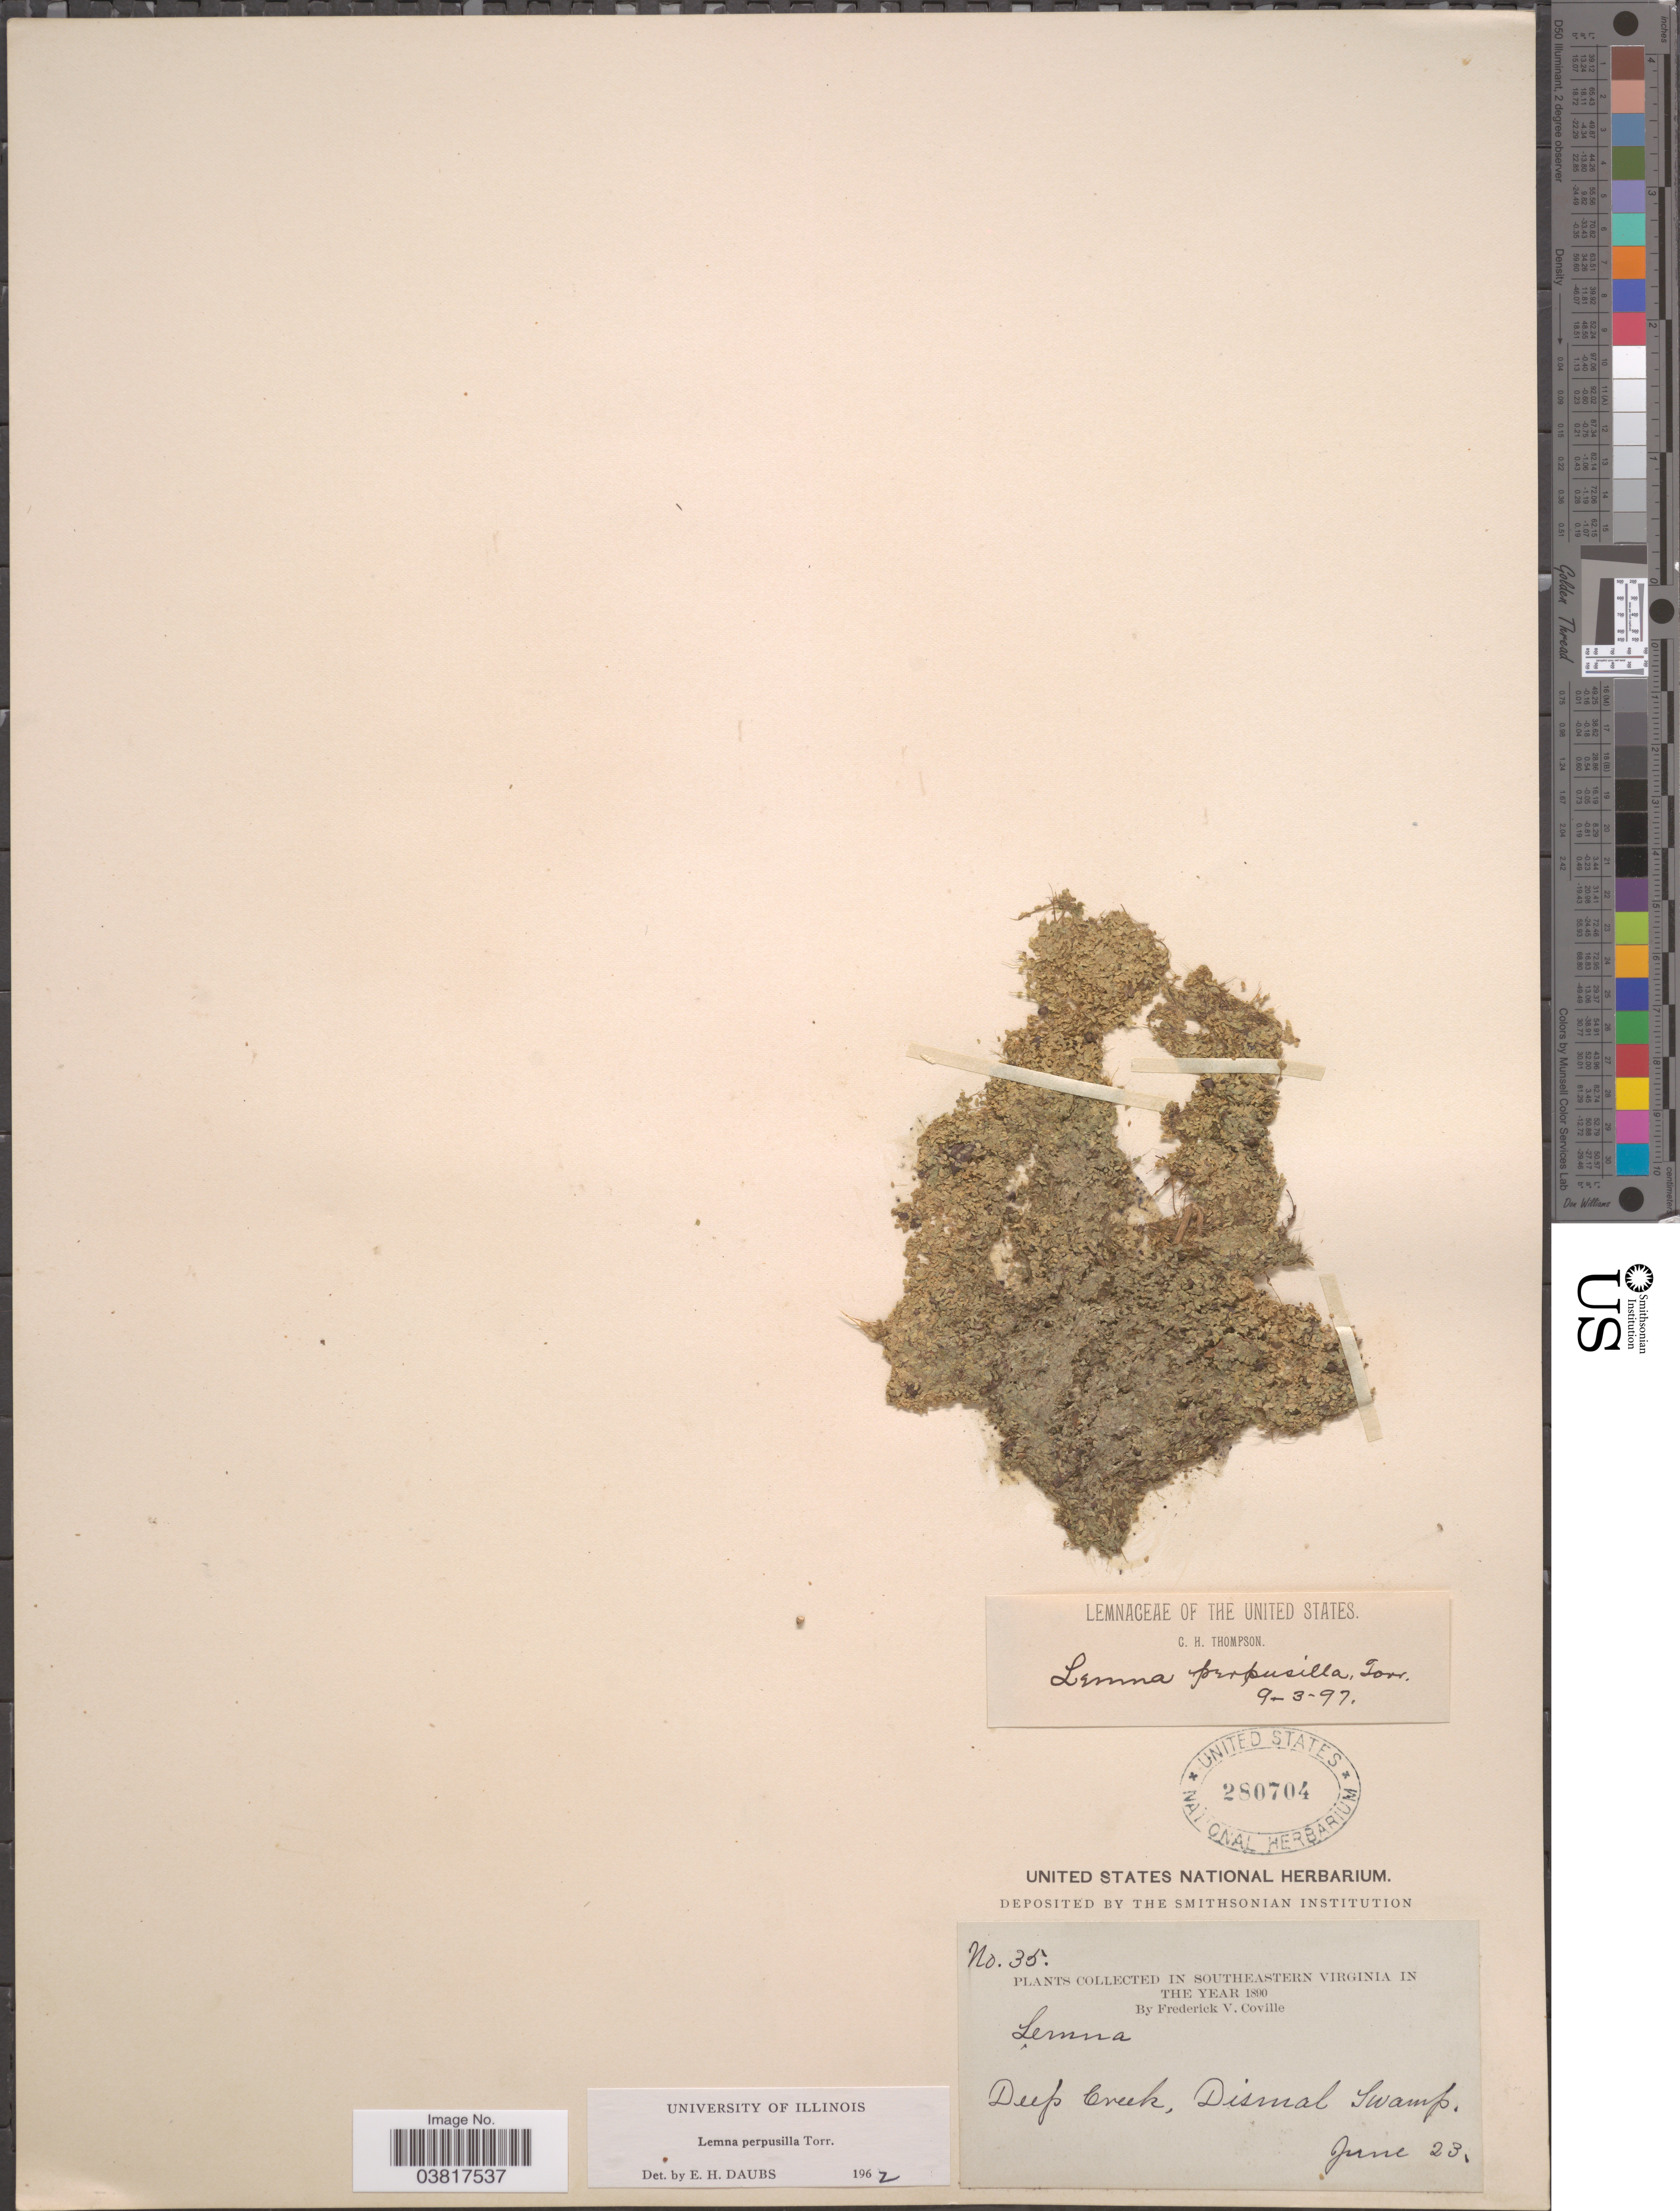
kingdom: Plantae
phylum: Tracheophyta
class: Liliopsida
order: Alismatales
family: Araceae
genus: Lemna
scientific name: Lemna perpusilla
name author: Torr.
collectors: F. V. Coville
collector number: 35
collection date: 1890-06-23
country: United States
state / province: Virginia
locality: Southeastern Virginia. Deep Creek, Dismal Swamp.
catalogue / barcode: US 280704